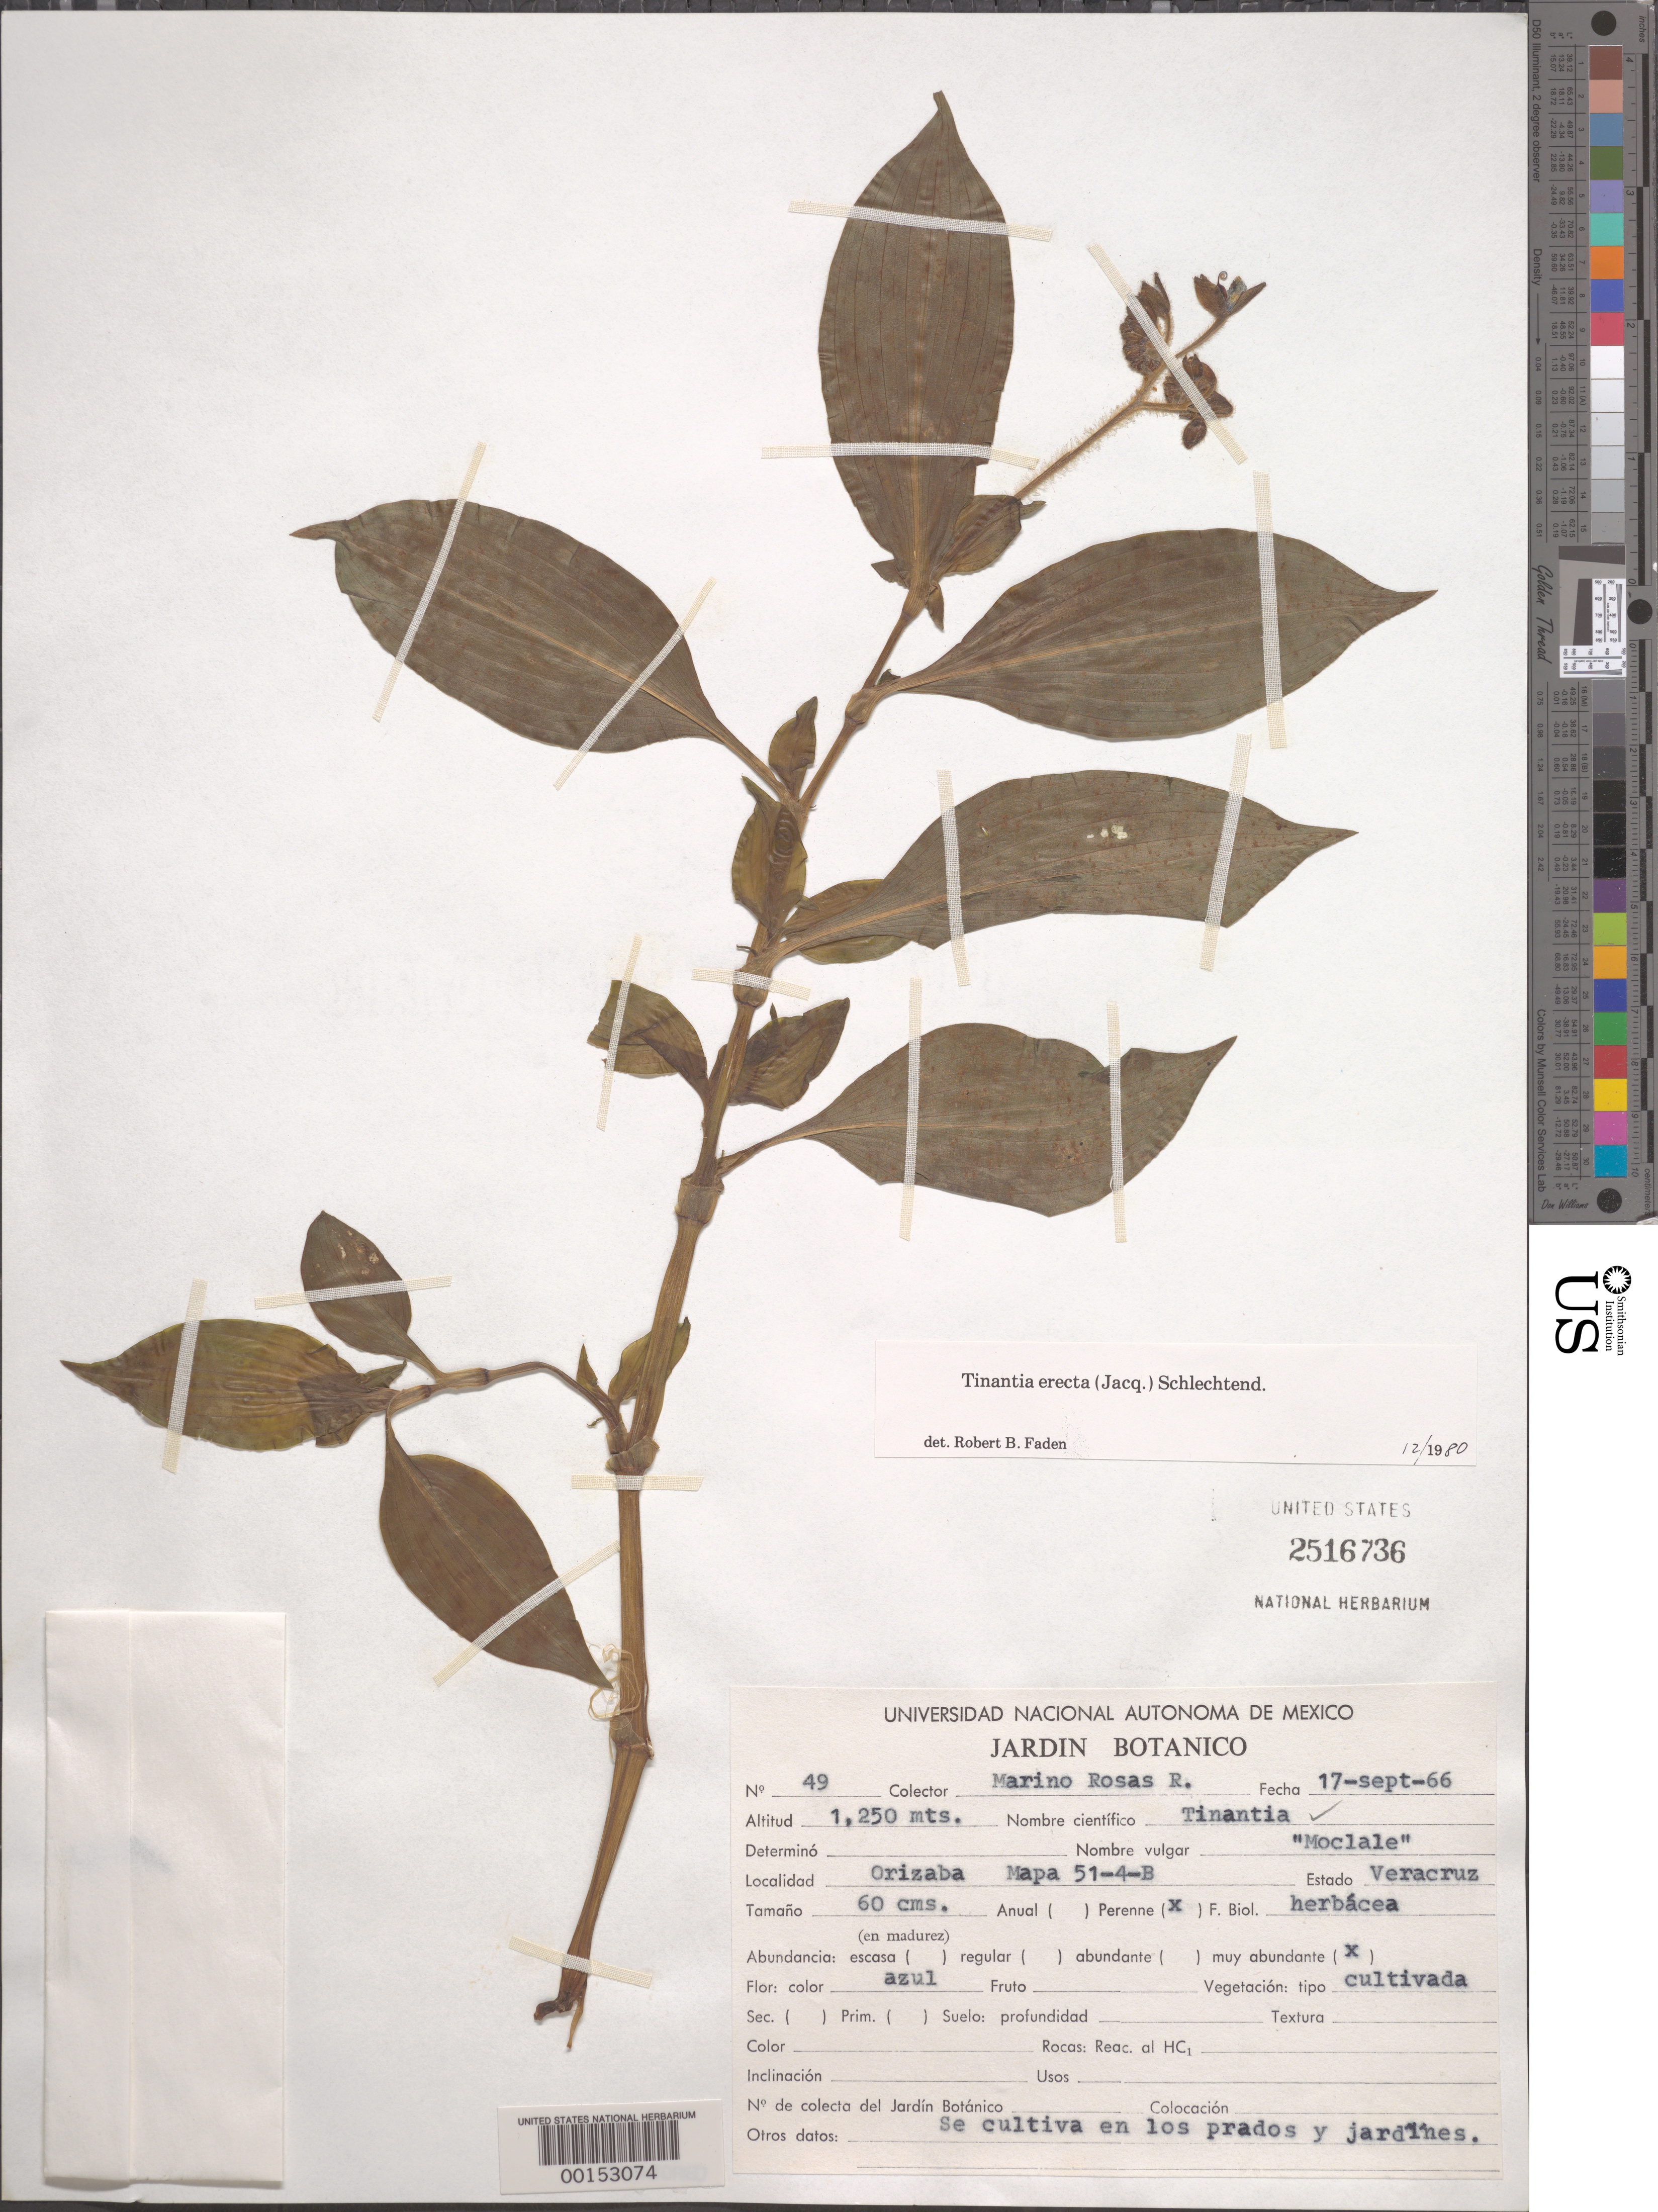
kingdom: Plantae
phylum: Tracheophyta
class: Liliopsida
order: Commelinales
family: Commelinaceae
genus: Tinantia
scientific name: Tinantia erecta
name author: (Jacq.) Fenzl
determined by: Faden, Robert B., (US), Smithsonian Institution - National Museum of Natural History (UNITED STATES)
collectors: M. Rosas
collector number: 49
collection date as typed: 17 Sep 1966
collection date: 1966-09-17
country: Mexico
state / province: Veracruz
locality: Orizaba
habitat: Cultivated areas; lawns and gardens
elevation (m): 1250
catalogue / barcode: US 2516736